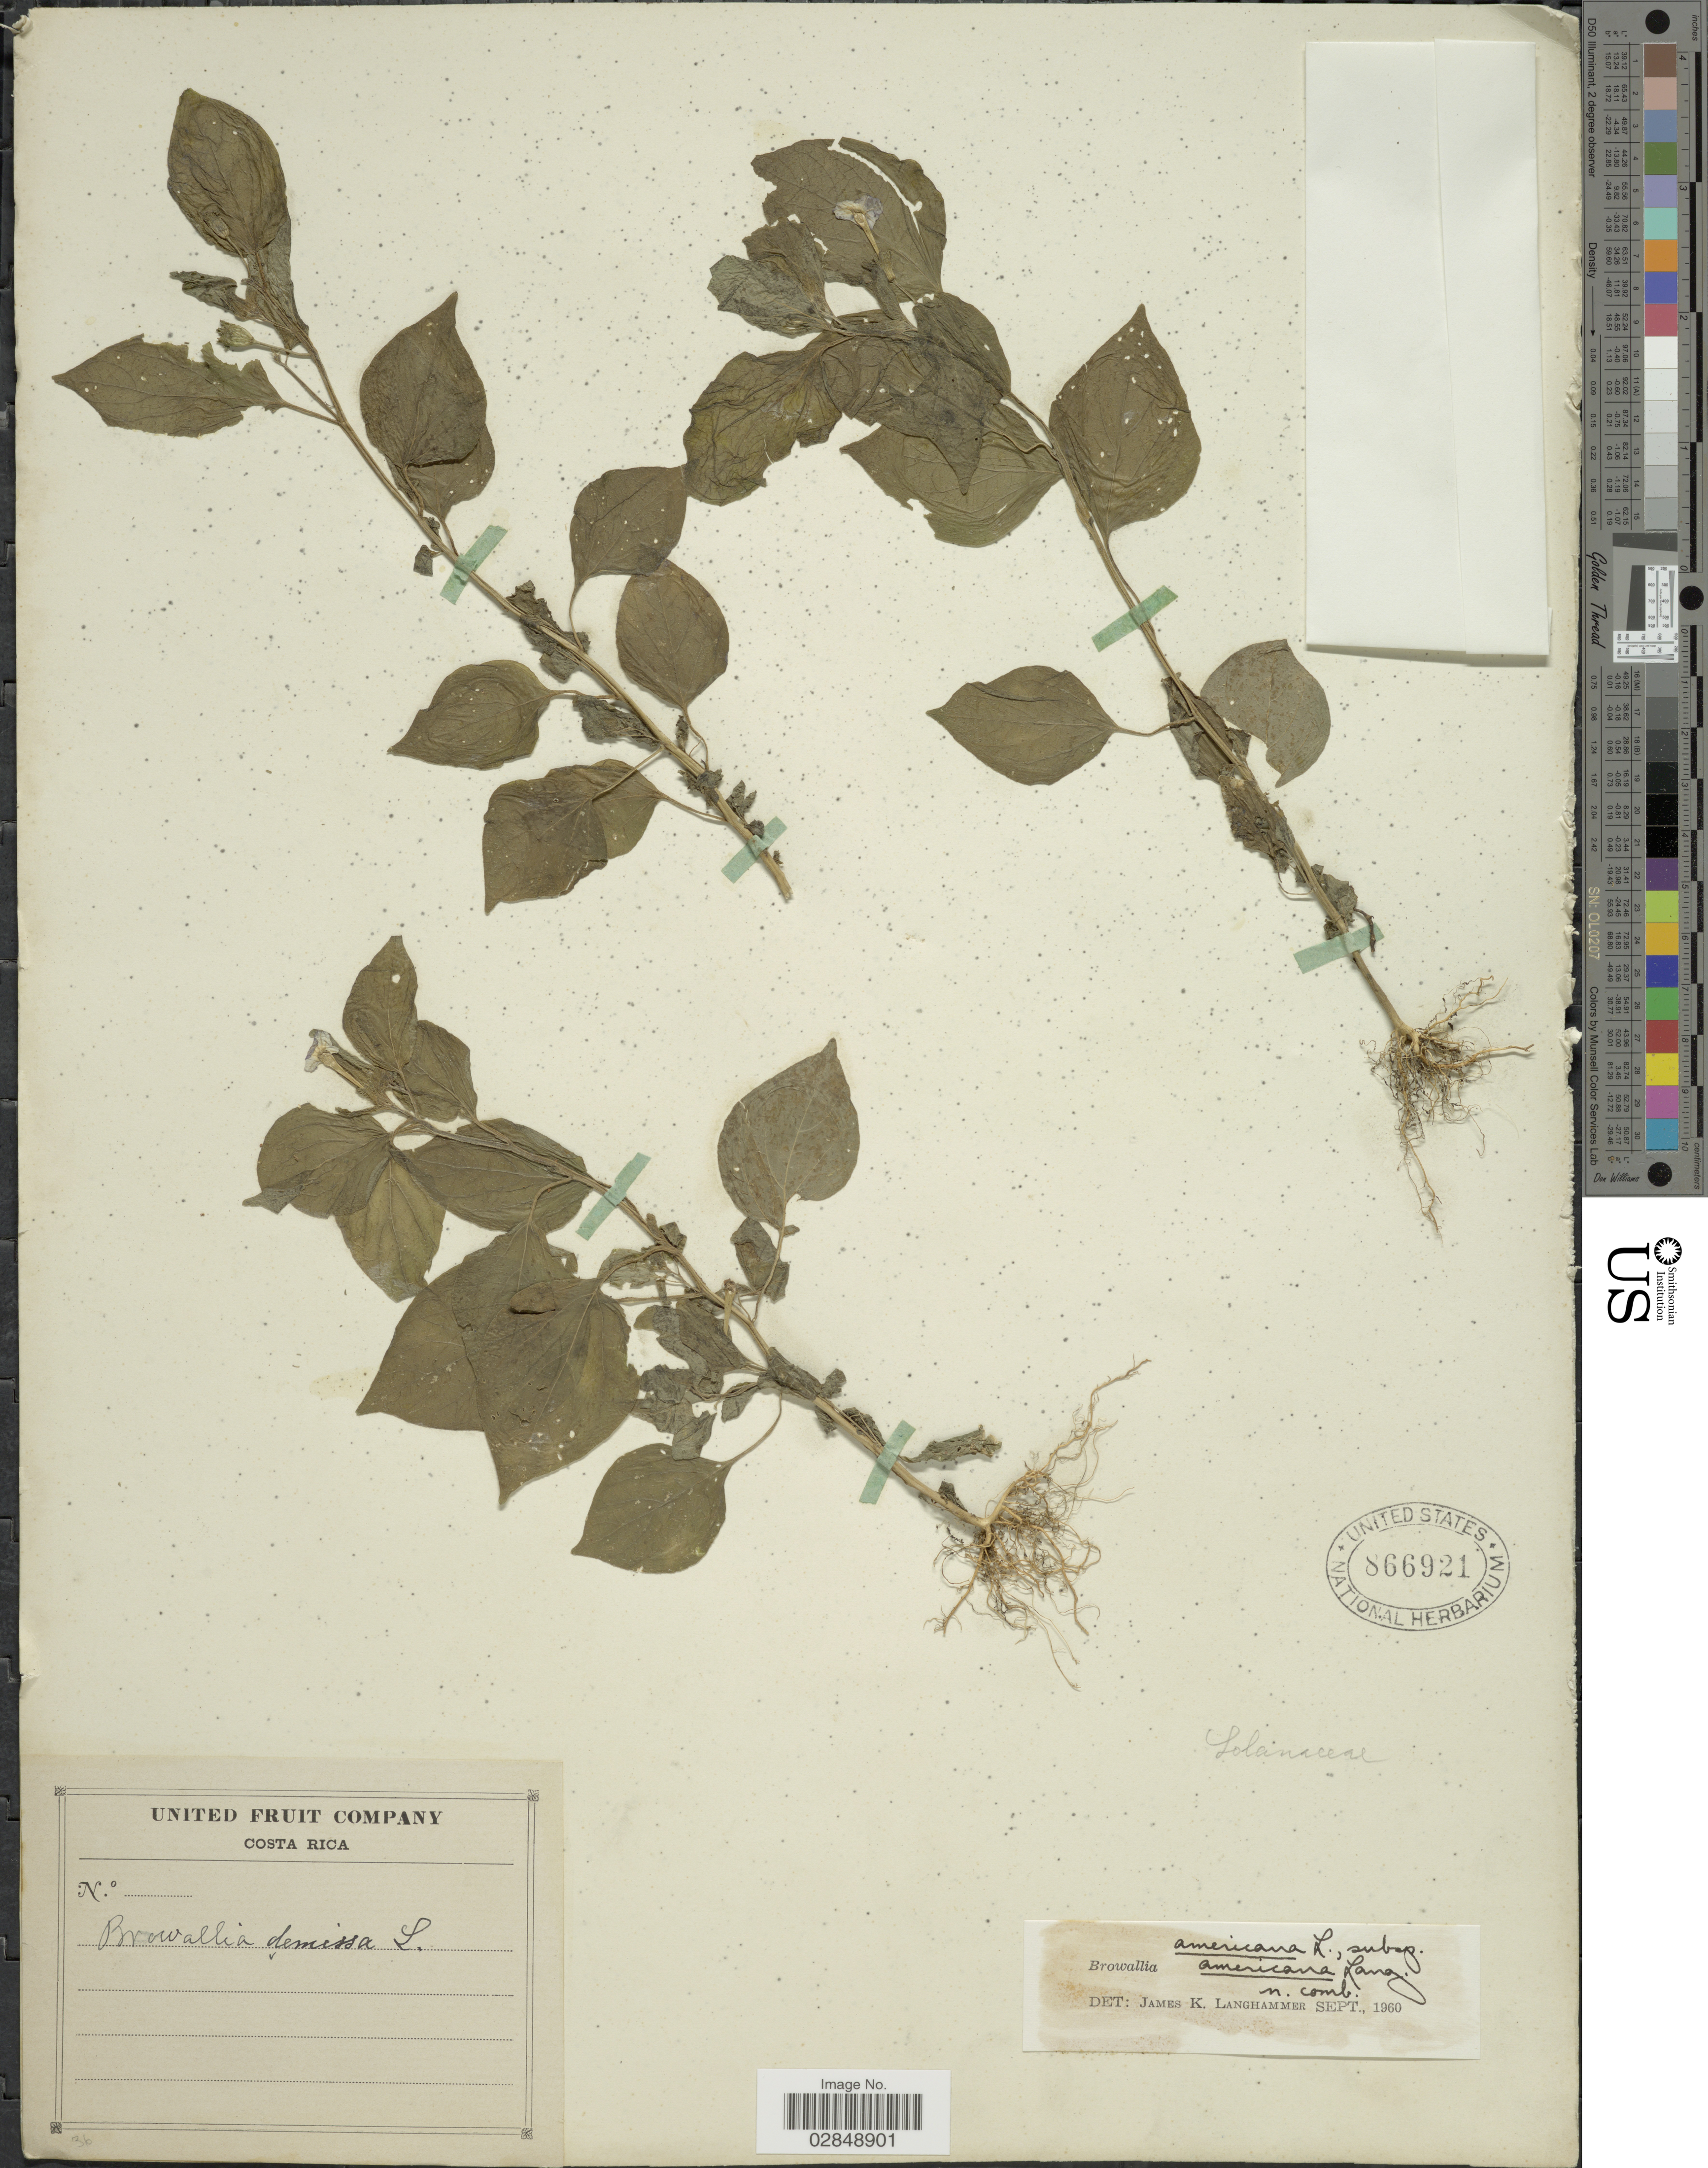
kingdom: Plantae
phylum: Tracheophyta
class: Magnoliopsida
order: Solanales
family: Solanaceae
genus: Browallia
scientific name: Browallia americana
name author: L.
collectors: United Fruit Company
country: Costa Rica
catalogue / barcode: US 866921